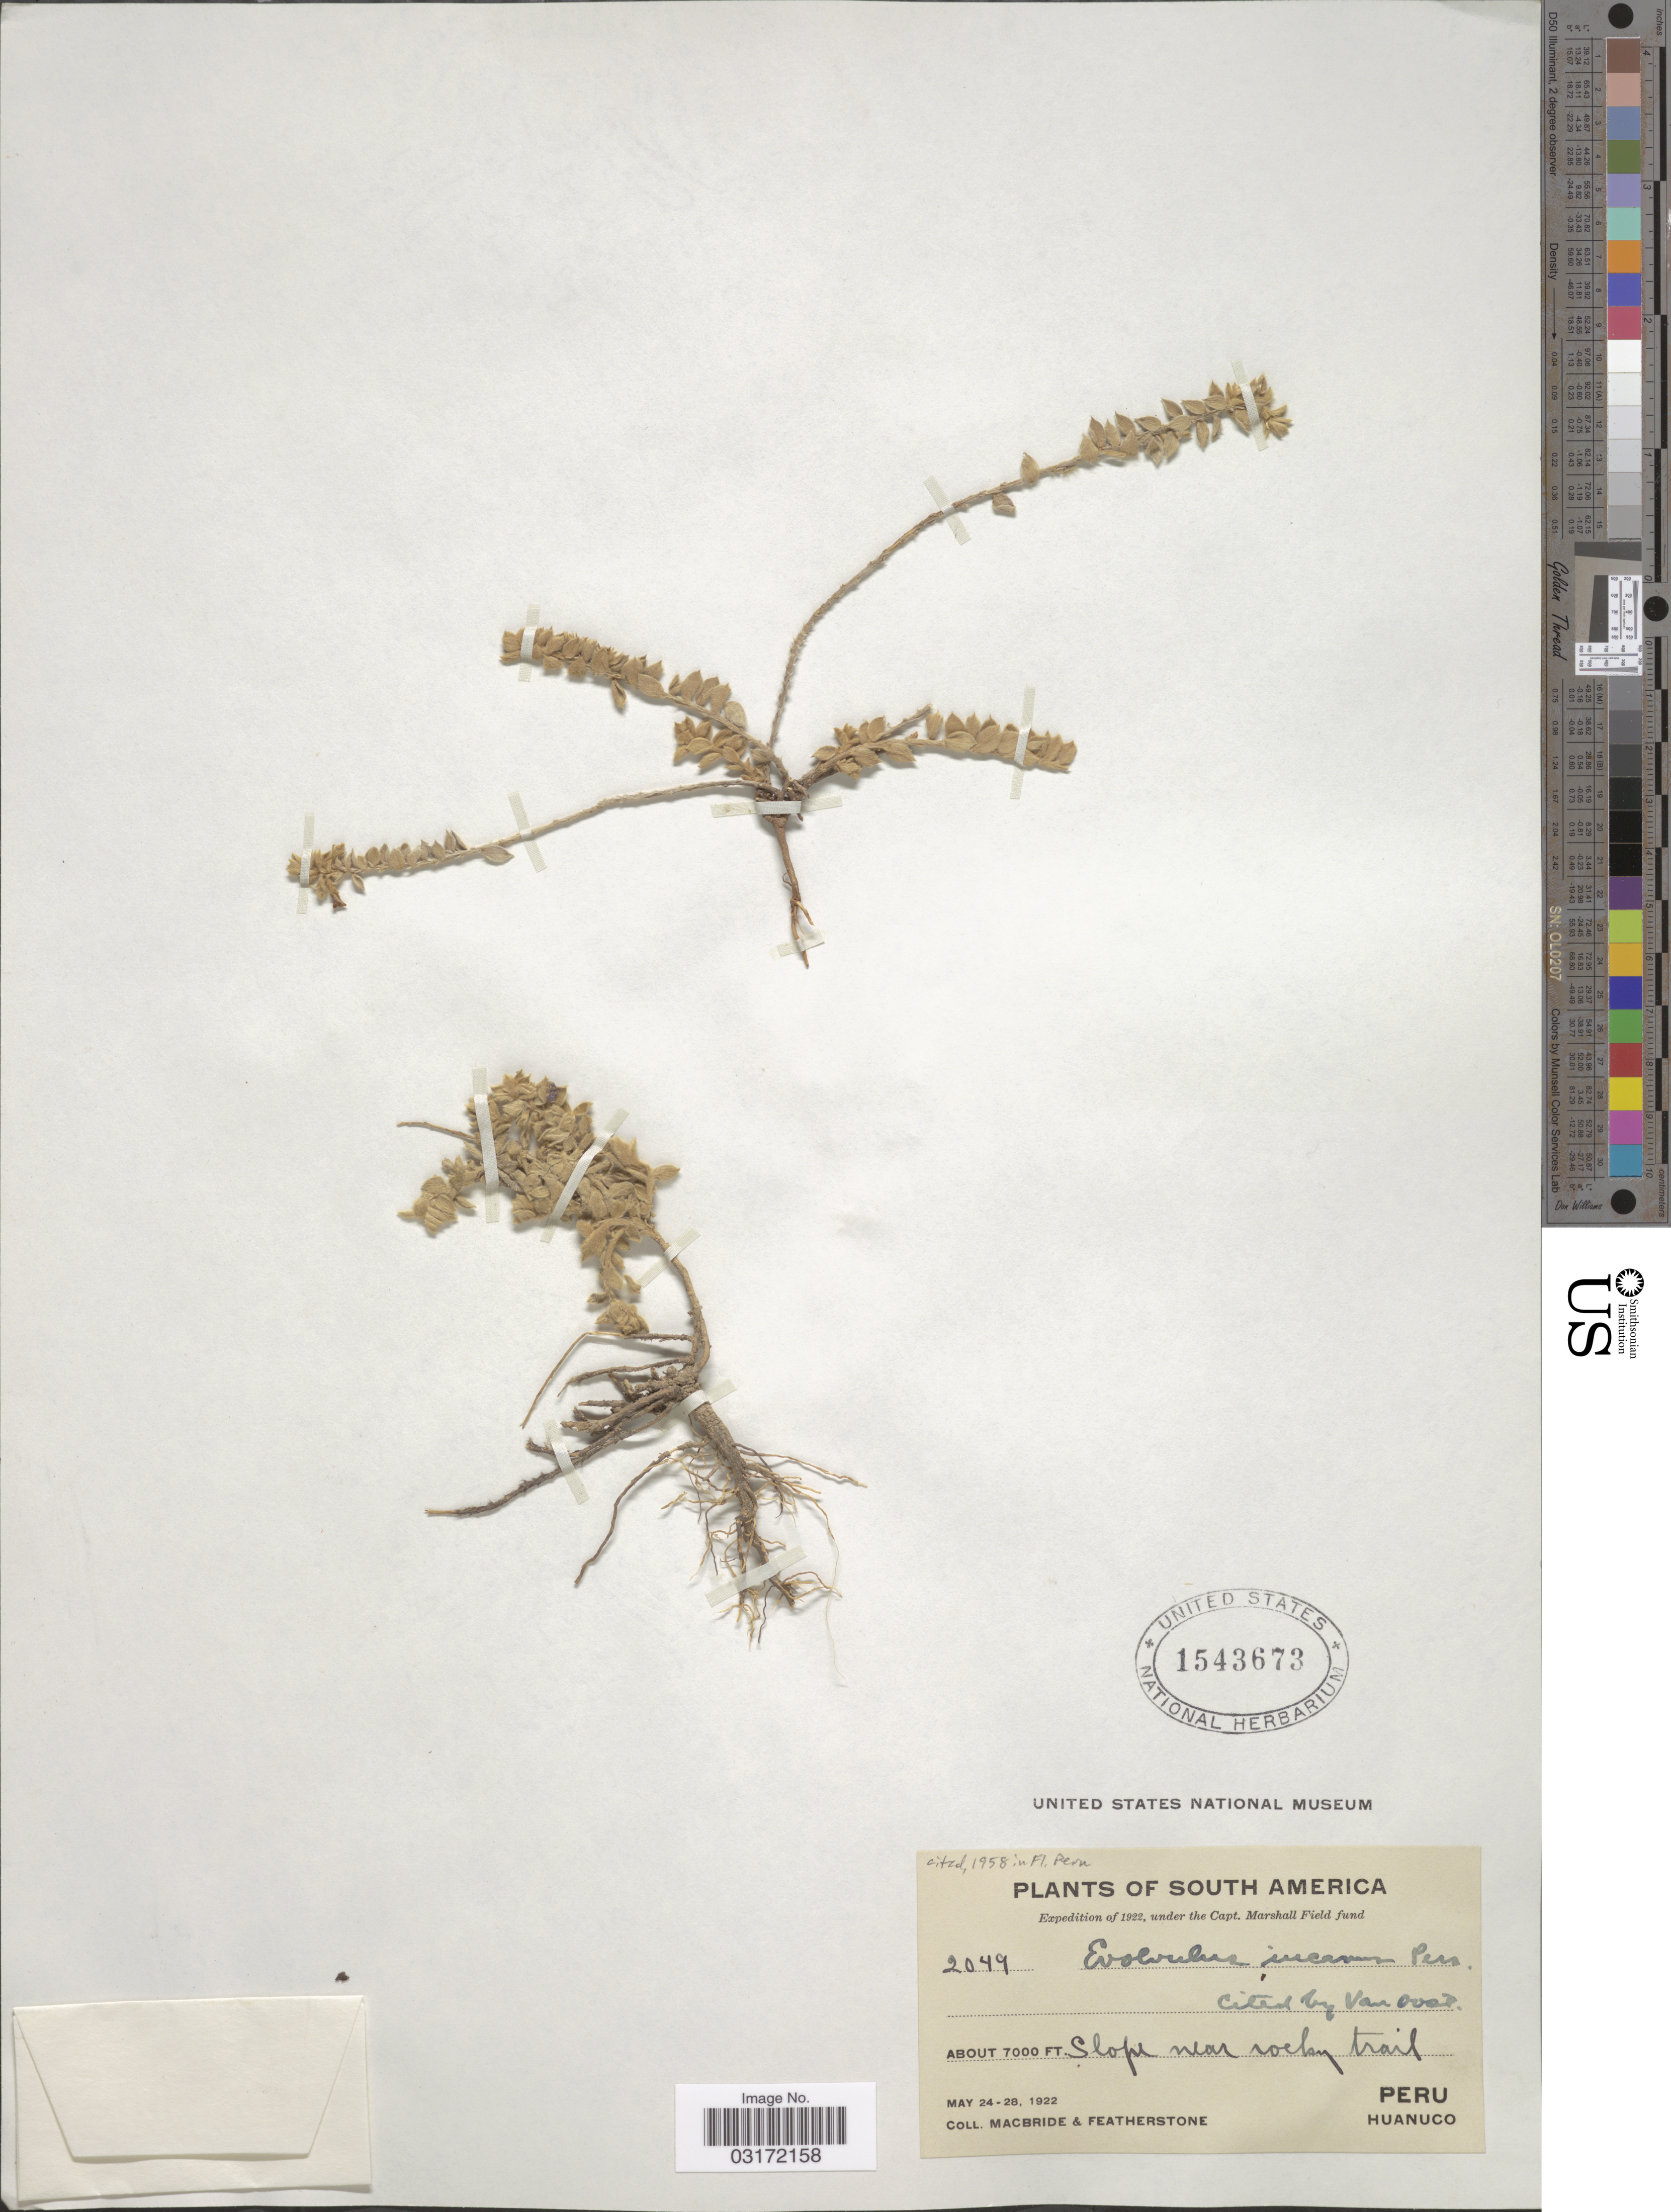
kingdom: Plantae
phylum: Tracheophyta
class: Magnoliopsida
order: Solanales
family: Convolvulaceae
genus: Evolvulus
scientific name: Evolvulus incanus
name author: Pers.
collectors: Macbride, -- & -. Featherstone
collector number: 2049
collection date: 1922-05-24/1922-05-28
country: Peru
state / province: Huánuco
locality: Slope near rocky trail.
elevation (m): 2134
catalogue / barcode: US 1543673